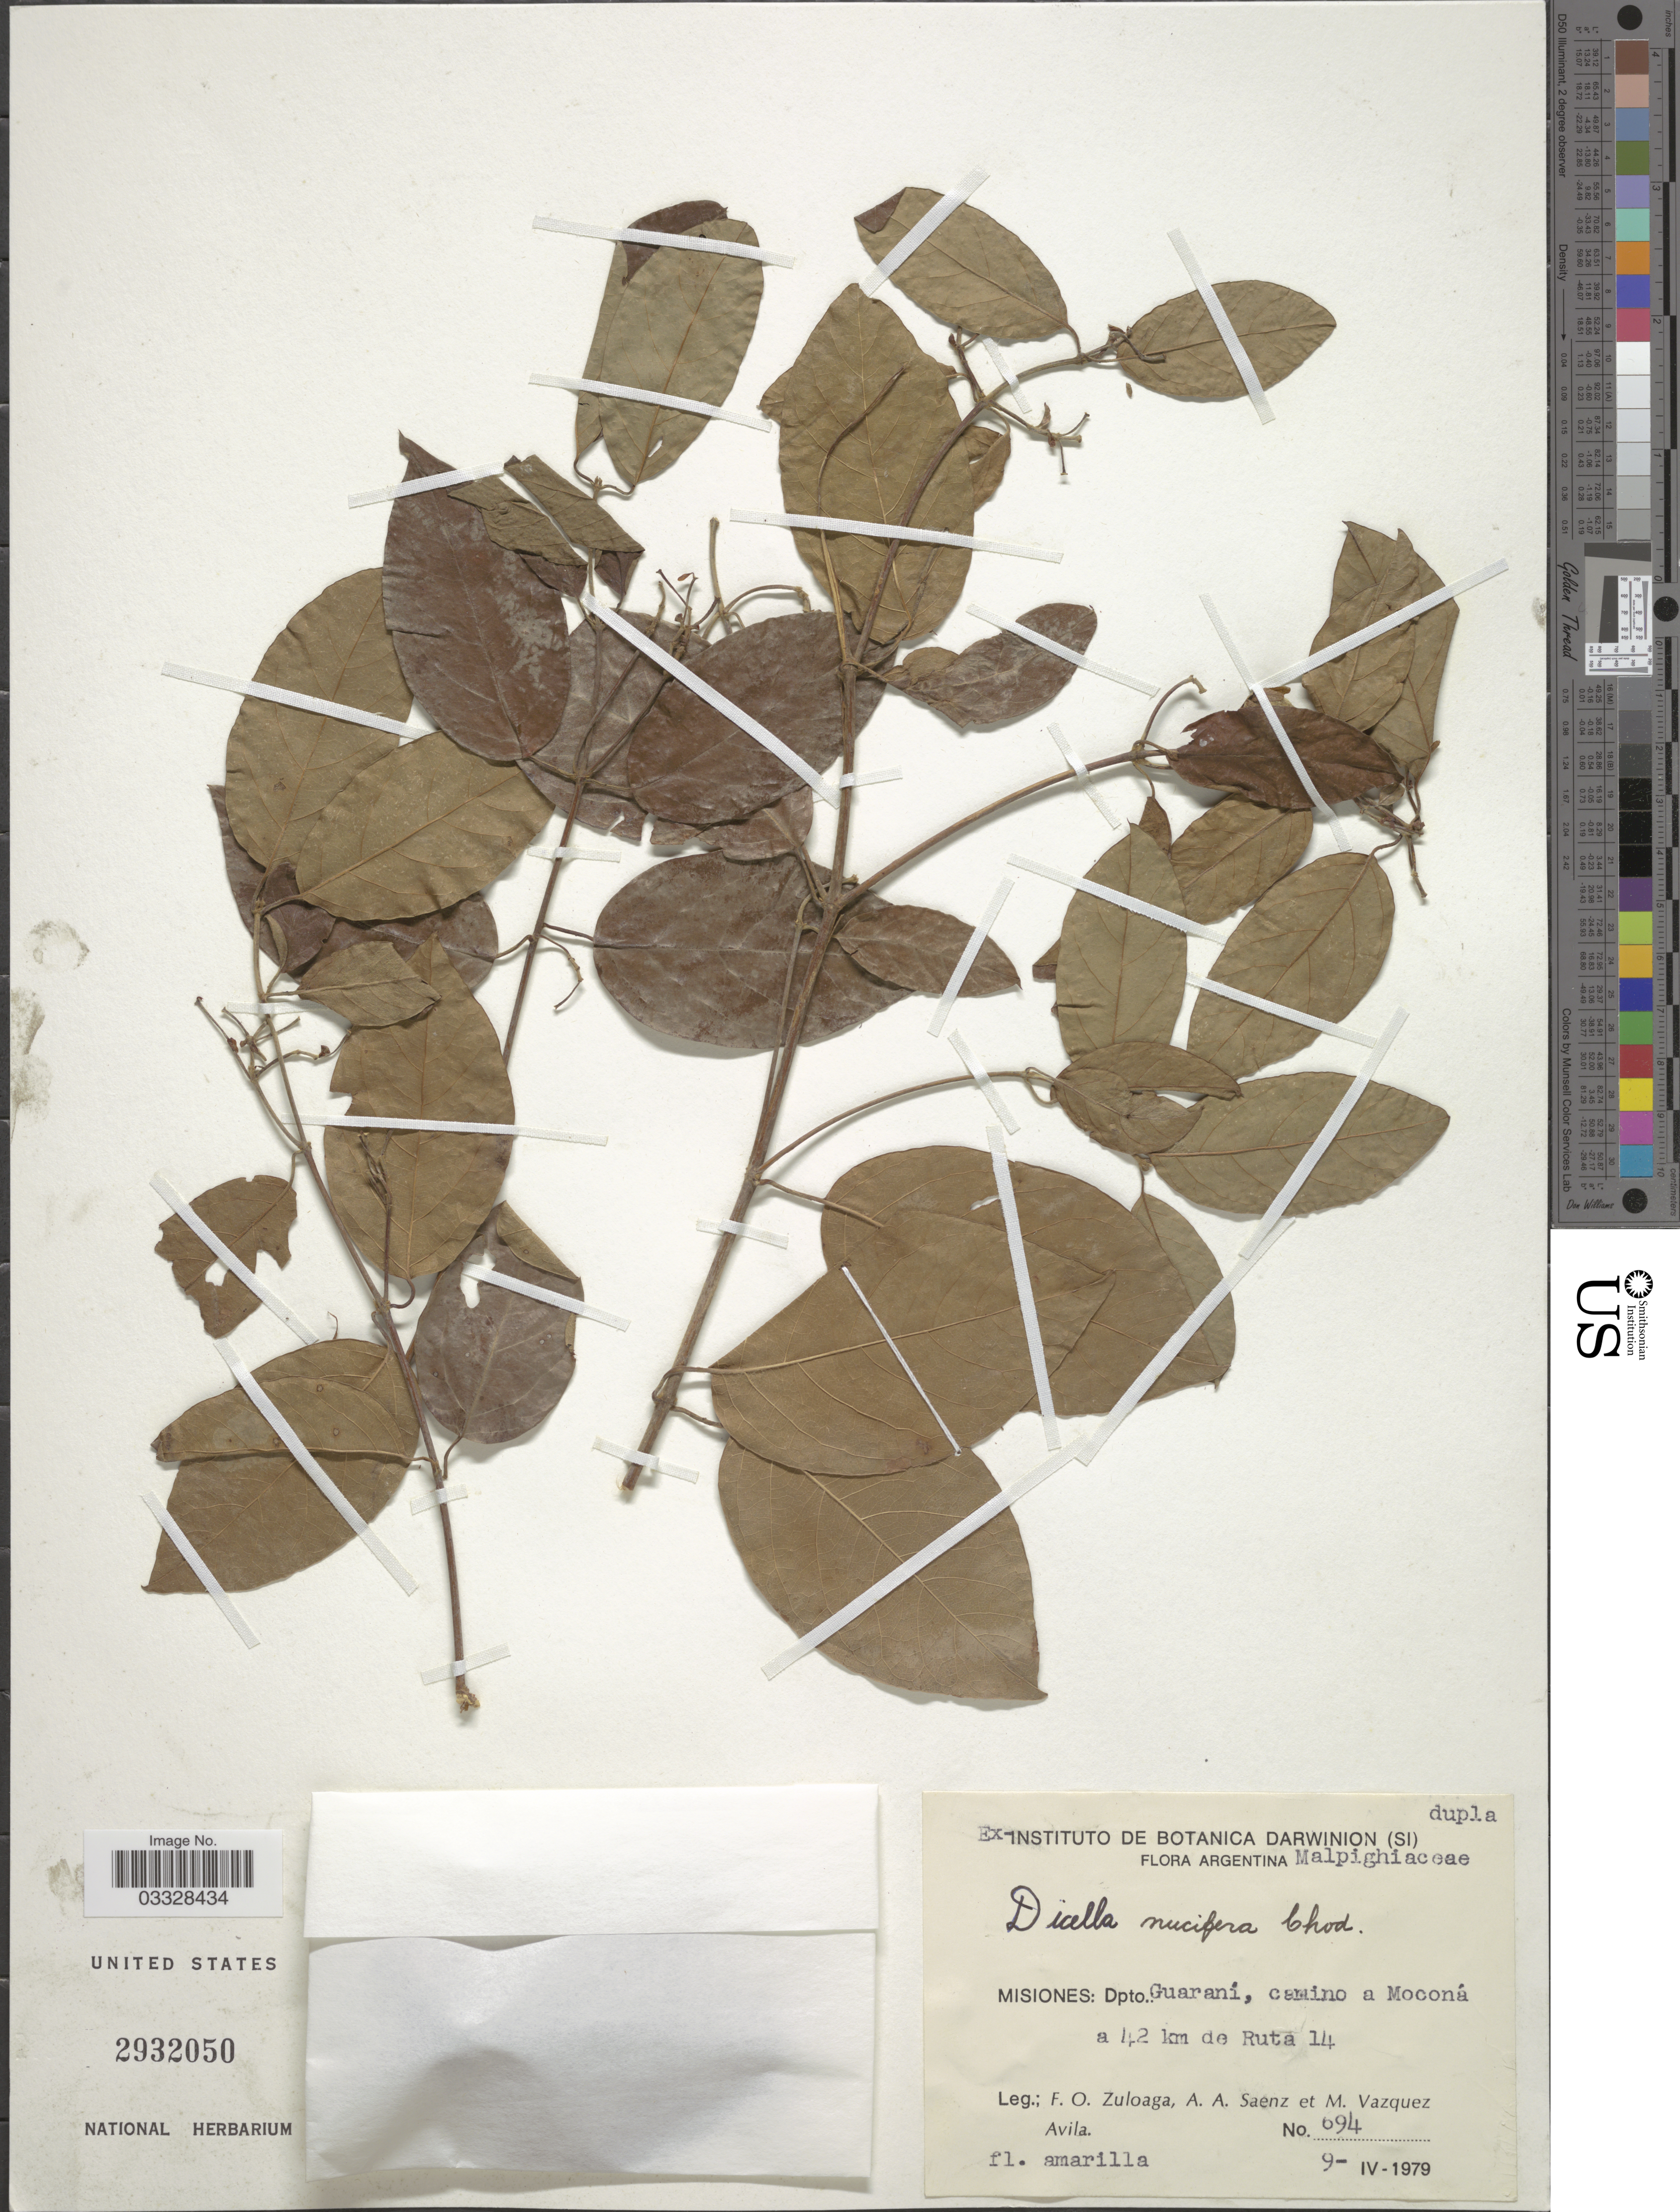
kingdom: Plantae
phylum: Tracheophyta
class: Magnoliopsida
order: Malpighiales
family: Malpighiaceae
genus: Dicella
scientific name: Dicella nucifera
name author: Chodat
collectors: F. O. Zuloaga, A. A. Saenz & M. D. Vázquez A.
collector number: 694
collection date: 1979-04-09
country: Argentina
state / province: Misiones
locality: Dpto. Guaraní, camino a Moconá a 42 km de Ruta 14.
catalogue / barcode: US 2932050